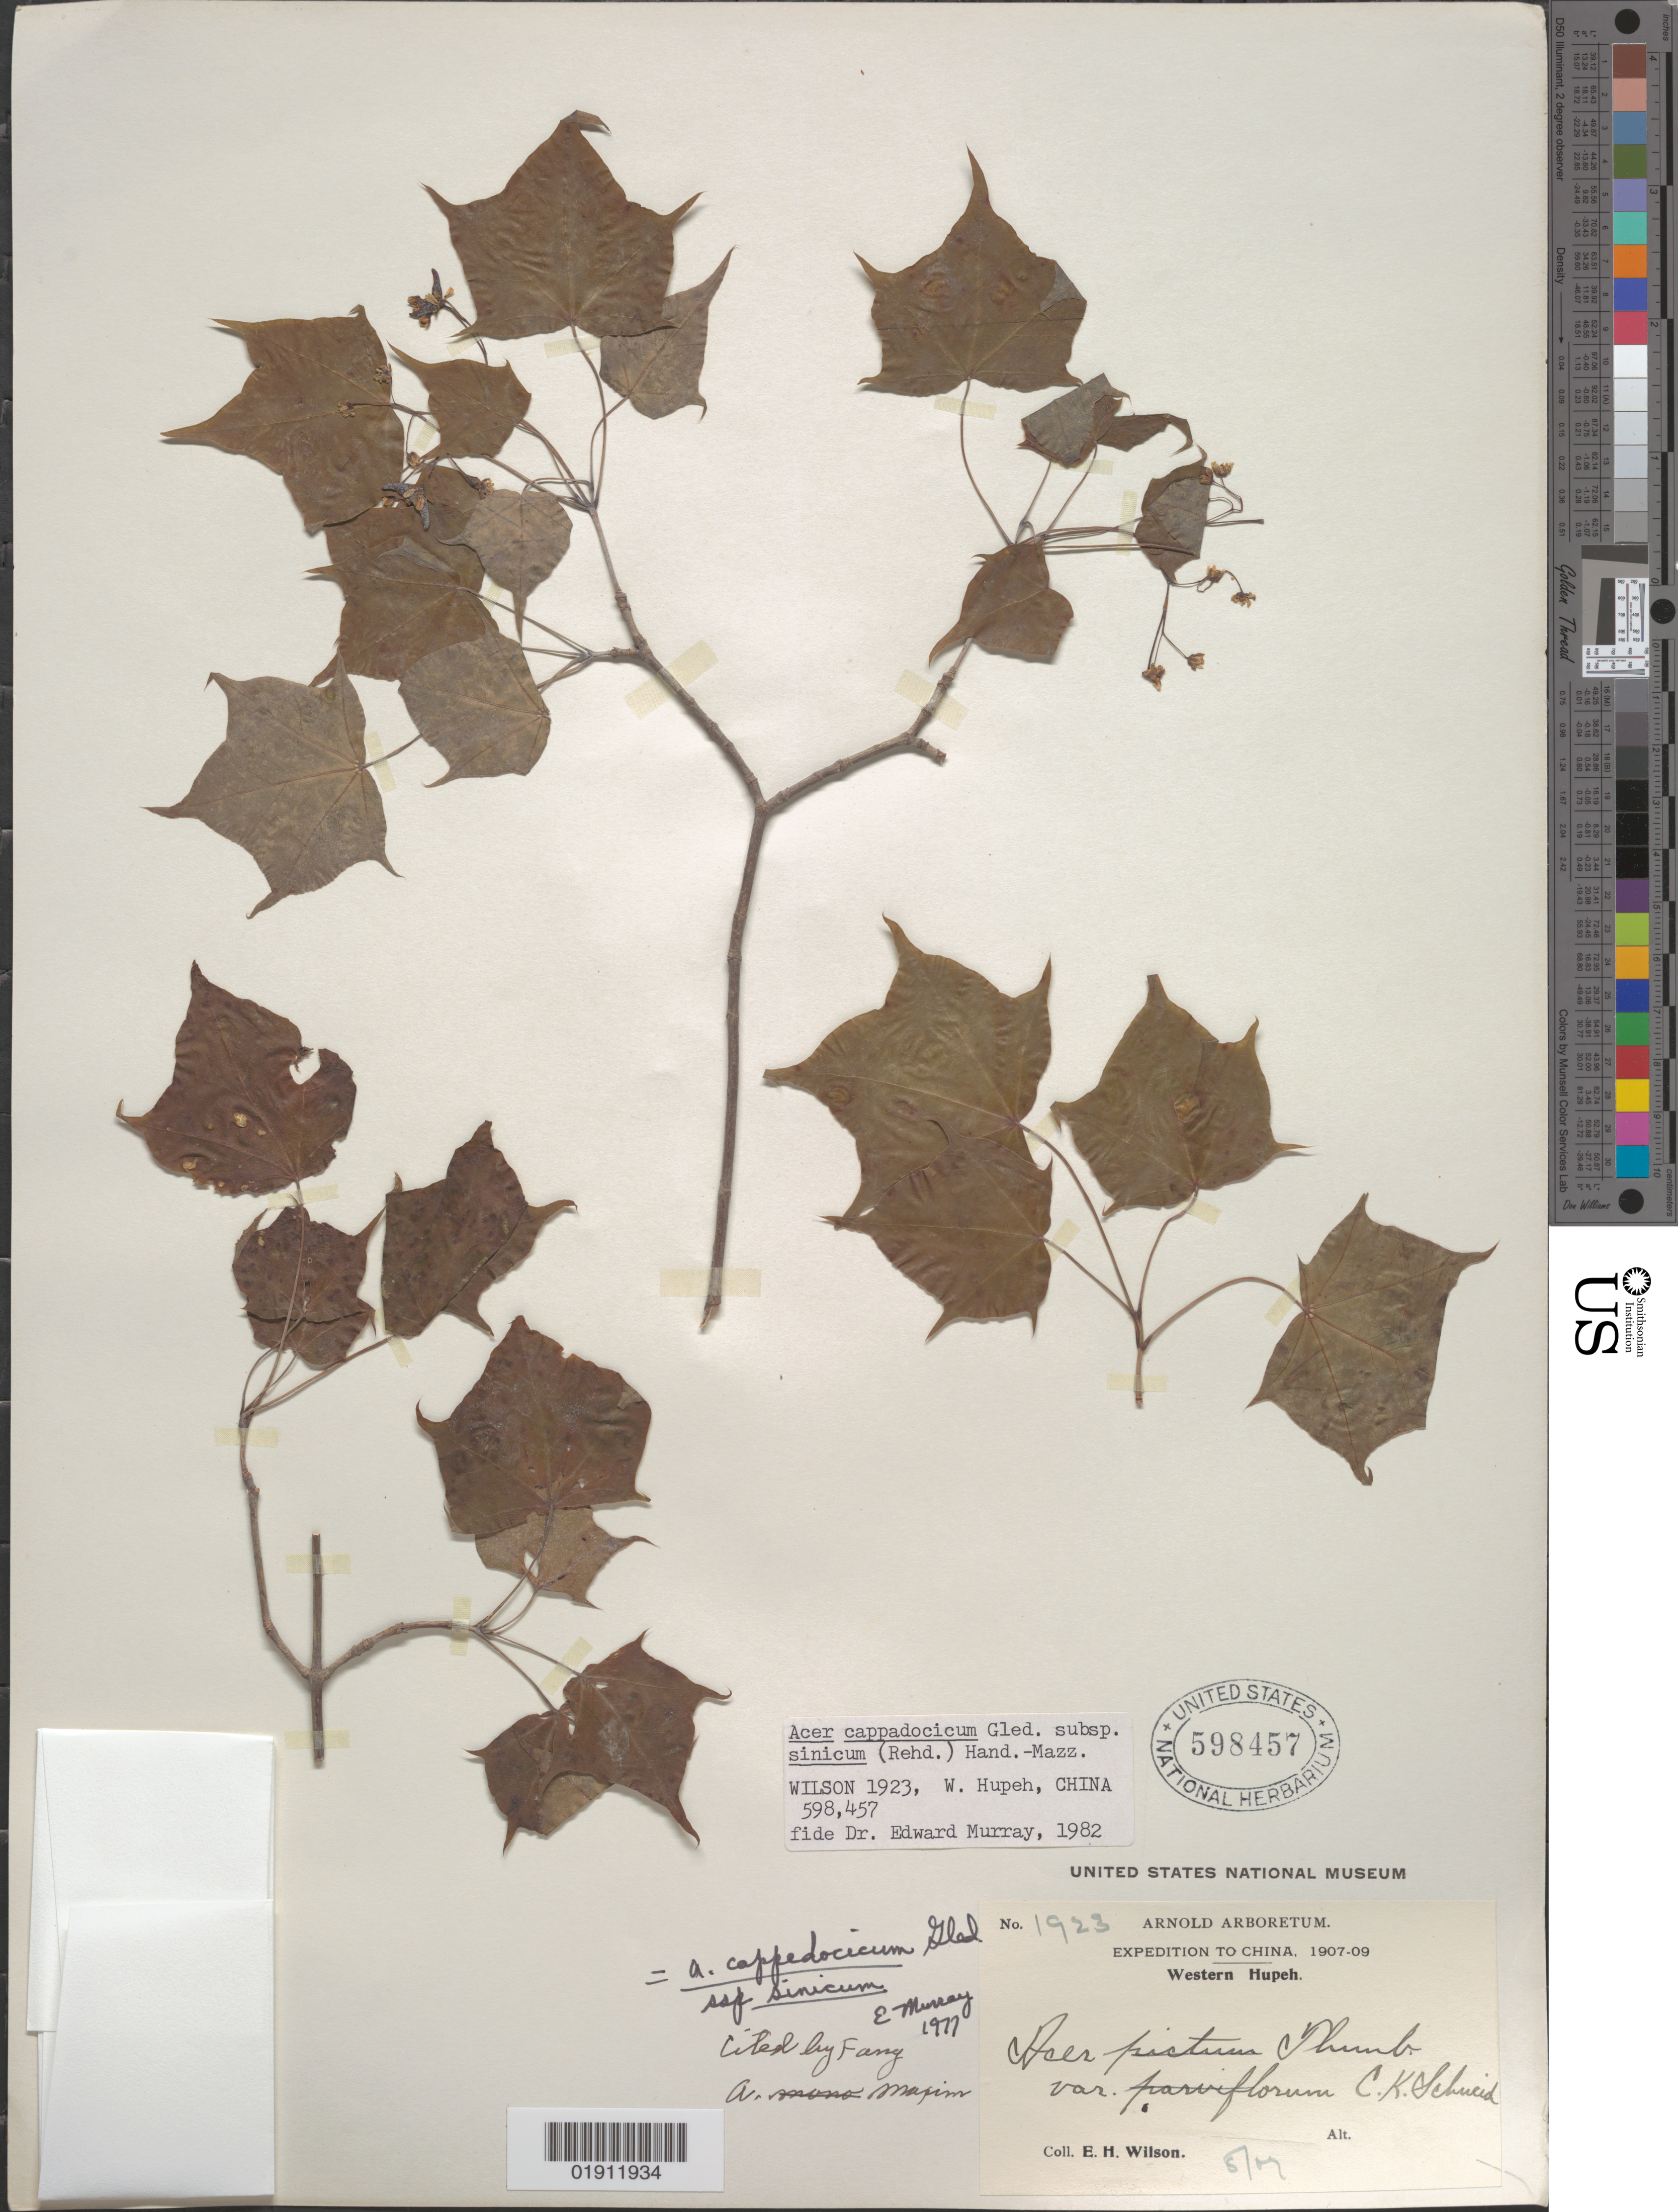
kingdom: Plantae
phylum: Tracheophyta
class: Magnoliopsida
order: Sapindales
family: Sapindaceae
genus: Acer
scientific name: Acer cappadocicum subsp. sinicum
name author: (Rehder) Hand.-Mazz.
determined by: Murray, Edward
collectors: E. H. Wilson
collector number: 1923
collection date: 1907-05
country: China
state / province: Hubei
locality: Western Hupeh [Hubei]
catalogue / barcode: US 598457